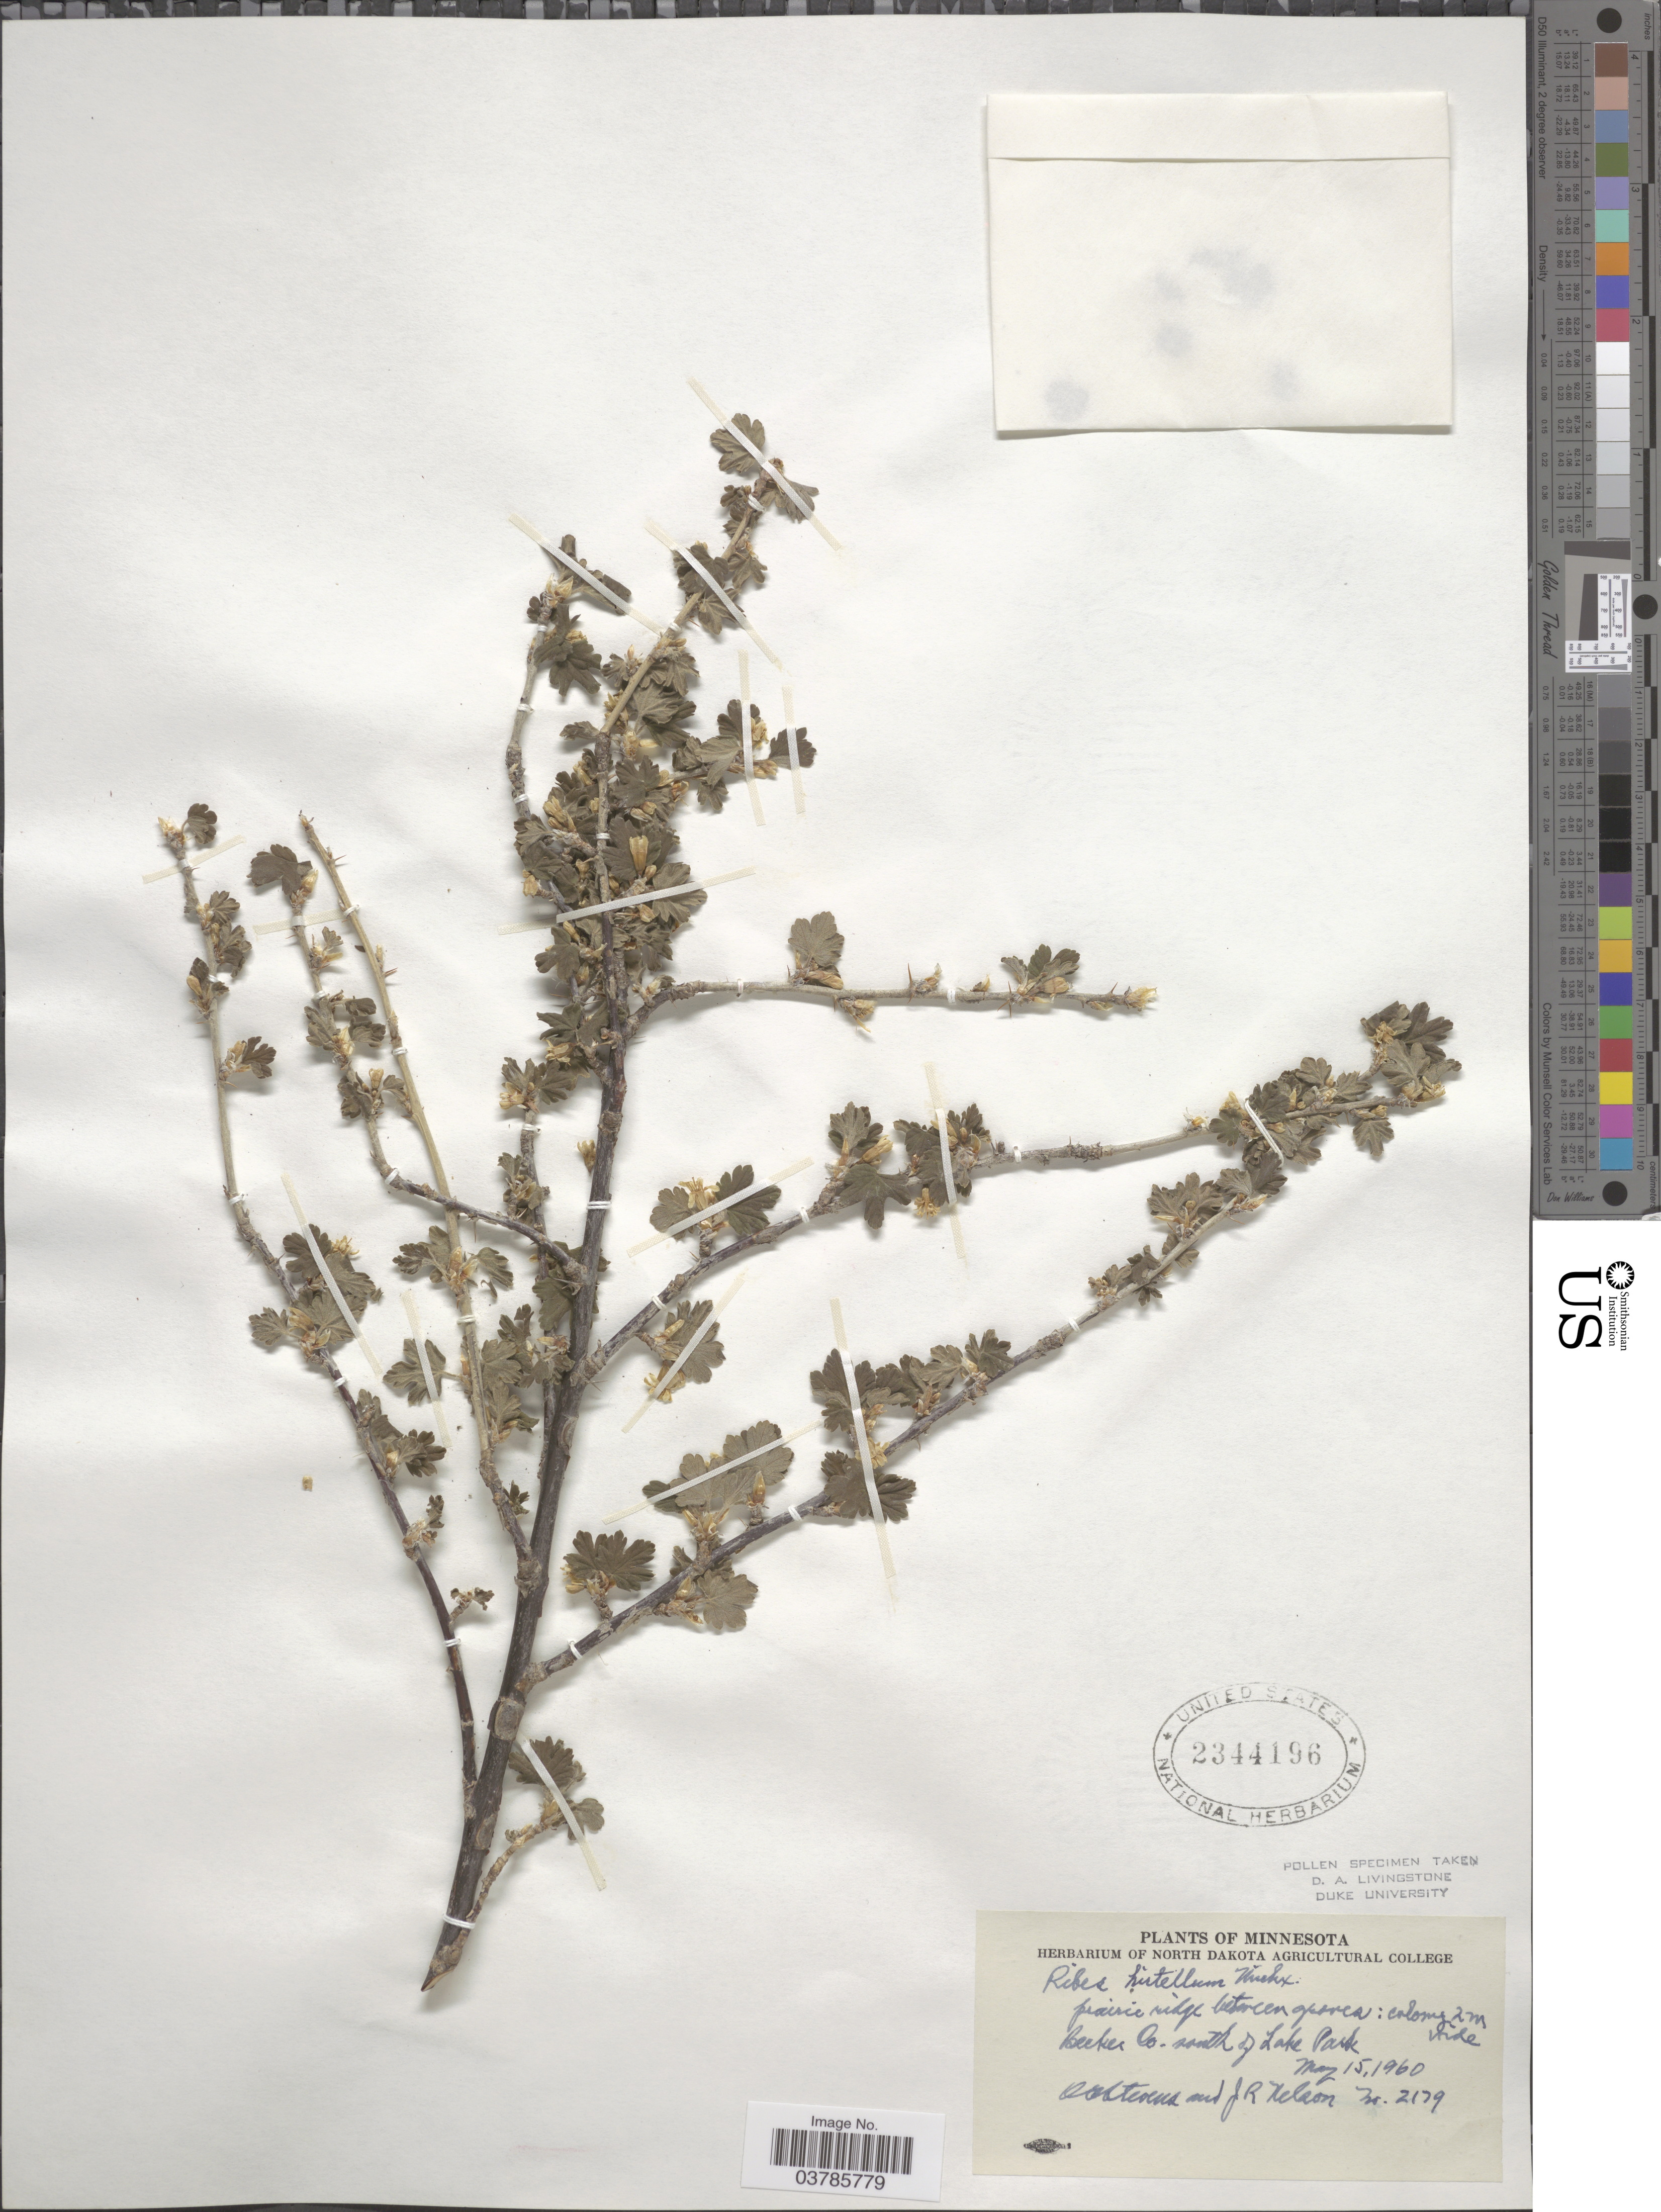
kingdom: Plantae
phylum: Tracheophyta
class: Magnoliopsida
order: Saxifragales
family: Grossulariaceae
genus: Ribes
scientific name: Ribes hirtellum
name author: Michx.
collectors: O. A. Stevens & J. Nelson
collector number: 2179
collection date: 1960-05-15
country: United States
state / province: Minnesota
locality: Becker Co. south of Lake Park.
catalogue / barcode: US 2344196